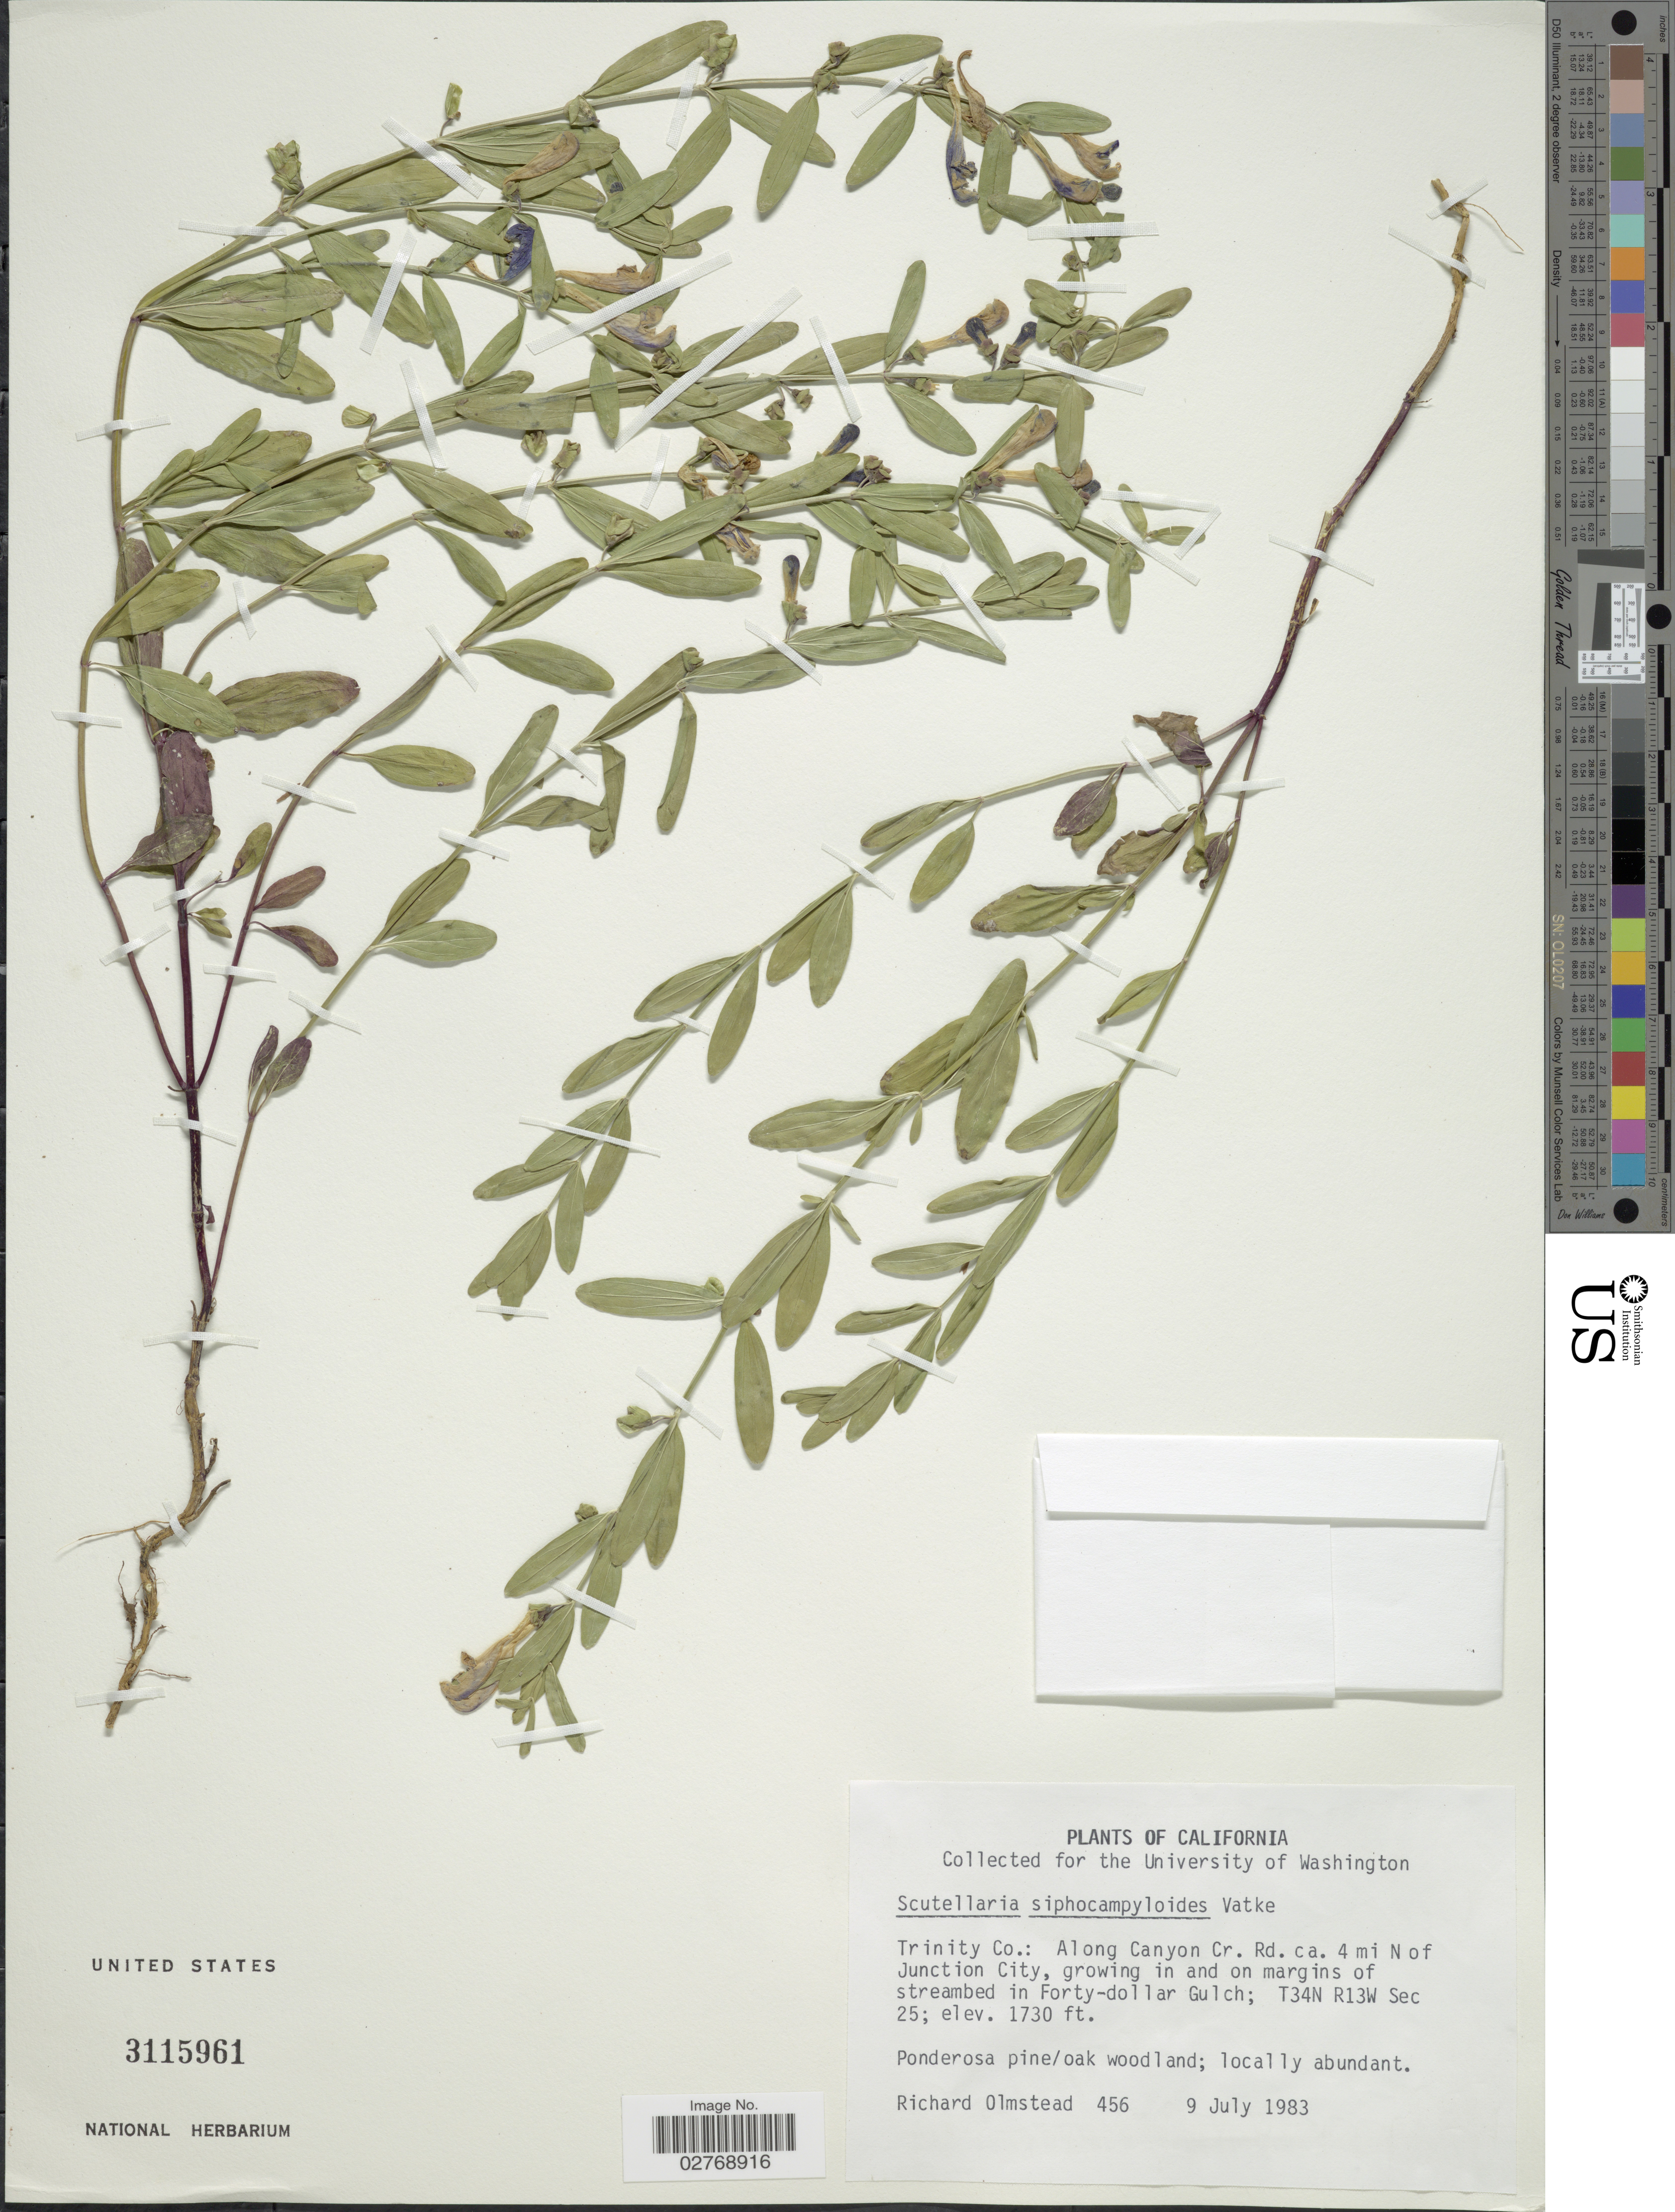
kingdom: Plantae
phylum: Tracheophyta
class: Magnoliopsida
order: Lamiales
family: Lamiaceae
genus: Scutellaria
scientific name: Scutellaria siphocampyloides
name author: Vatke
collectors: R. Olmstead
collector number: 456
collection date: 1983-07-09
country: United States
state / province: California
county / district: Trinity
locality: Trinity Co.: Along Canyon Cr. Rd. ca. 4 mi N of Junction City, growing in and on margins of streambed in Forty-dollar Gulch; T34N R13W Sec 25.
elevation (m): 527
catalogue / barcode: US 3115961